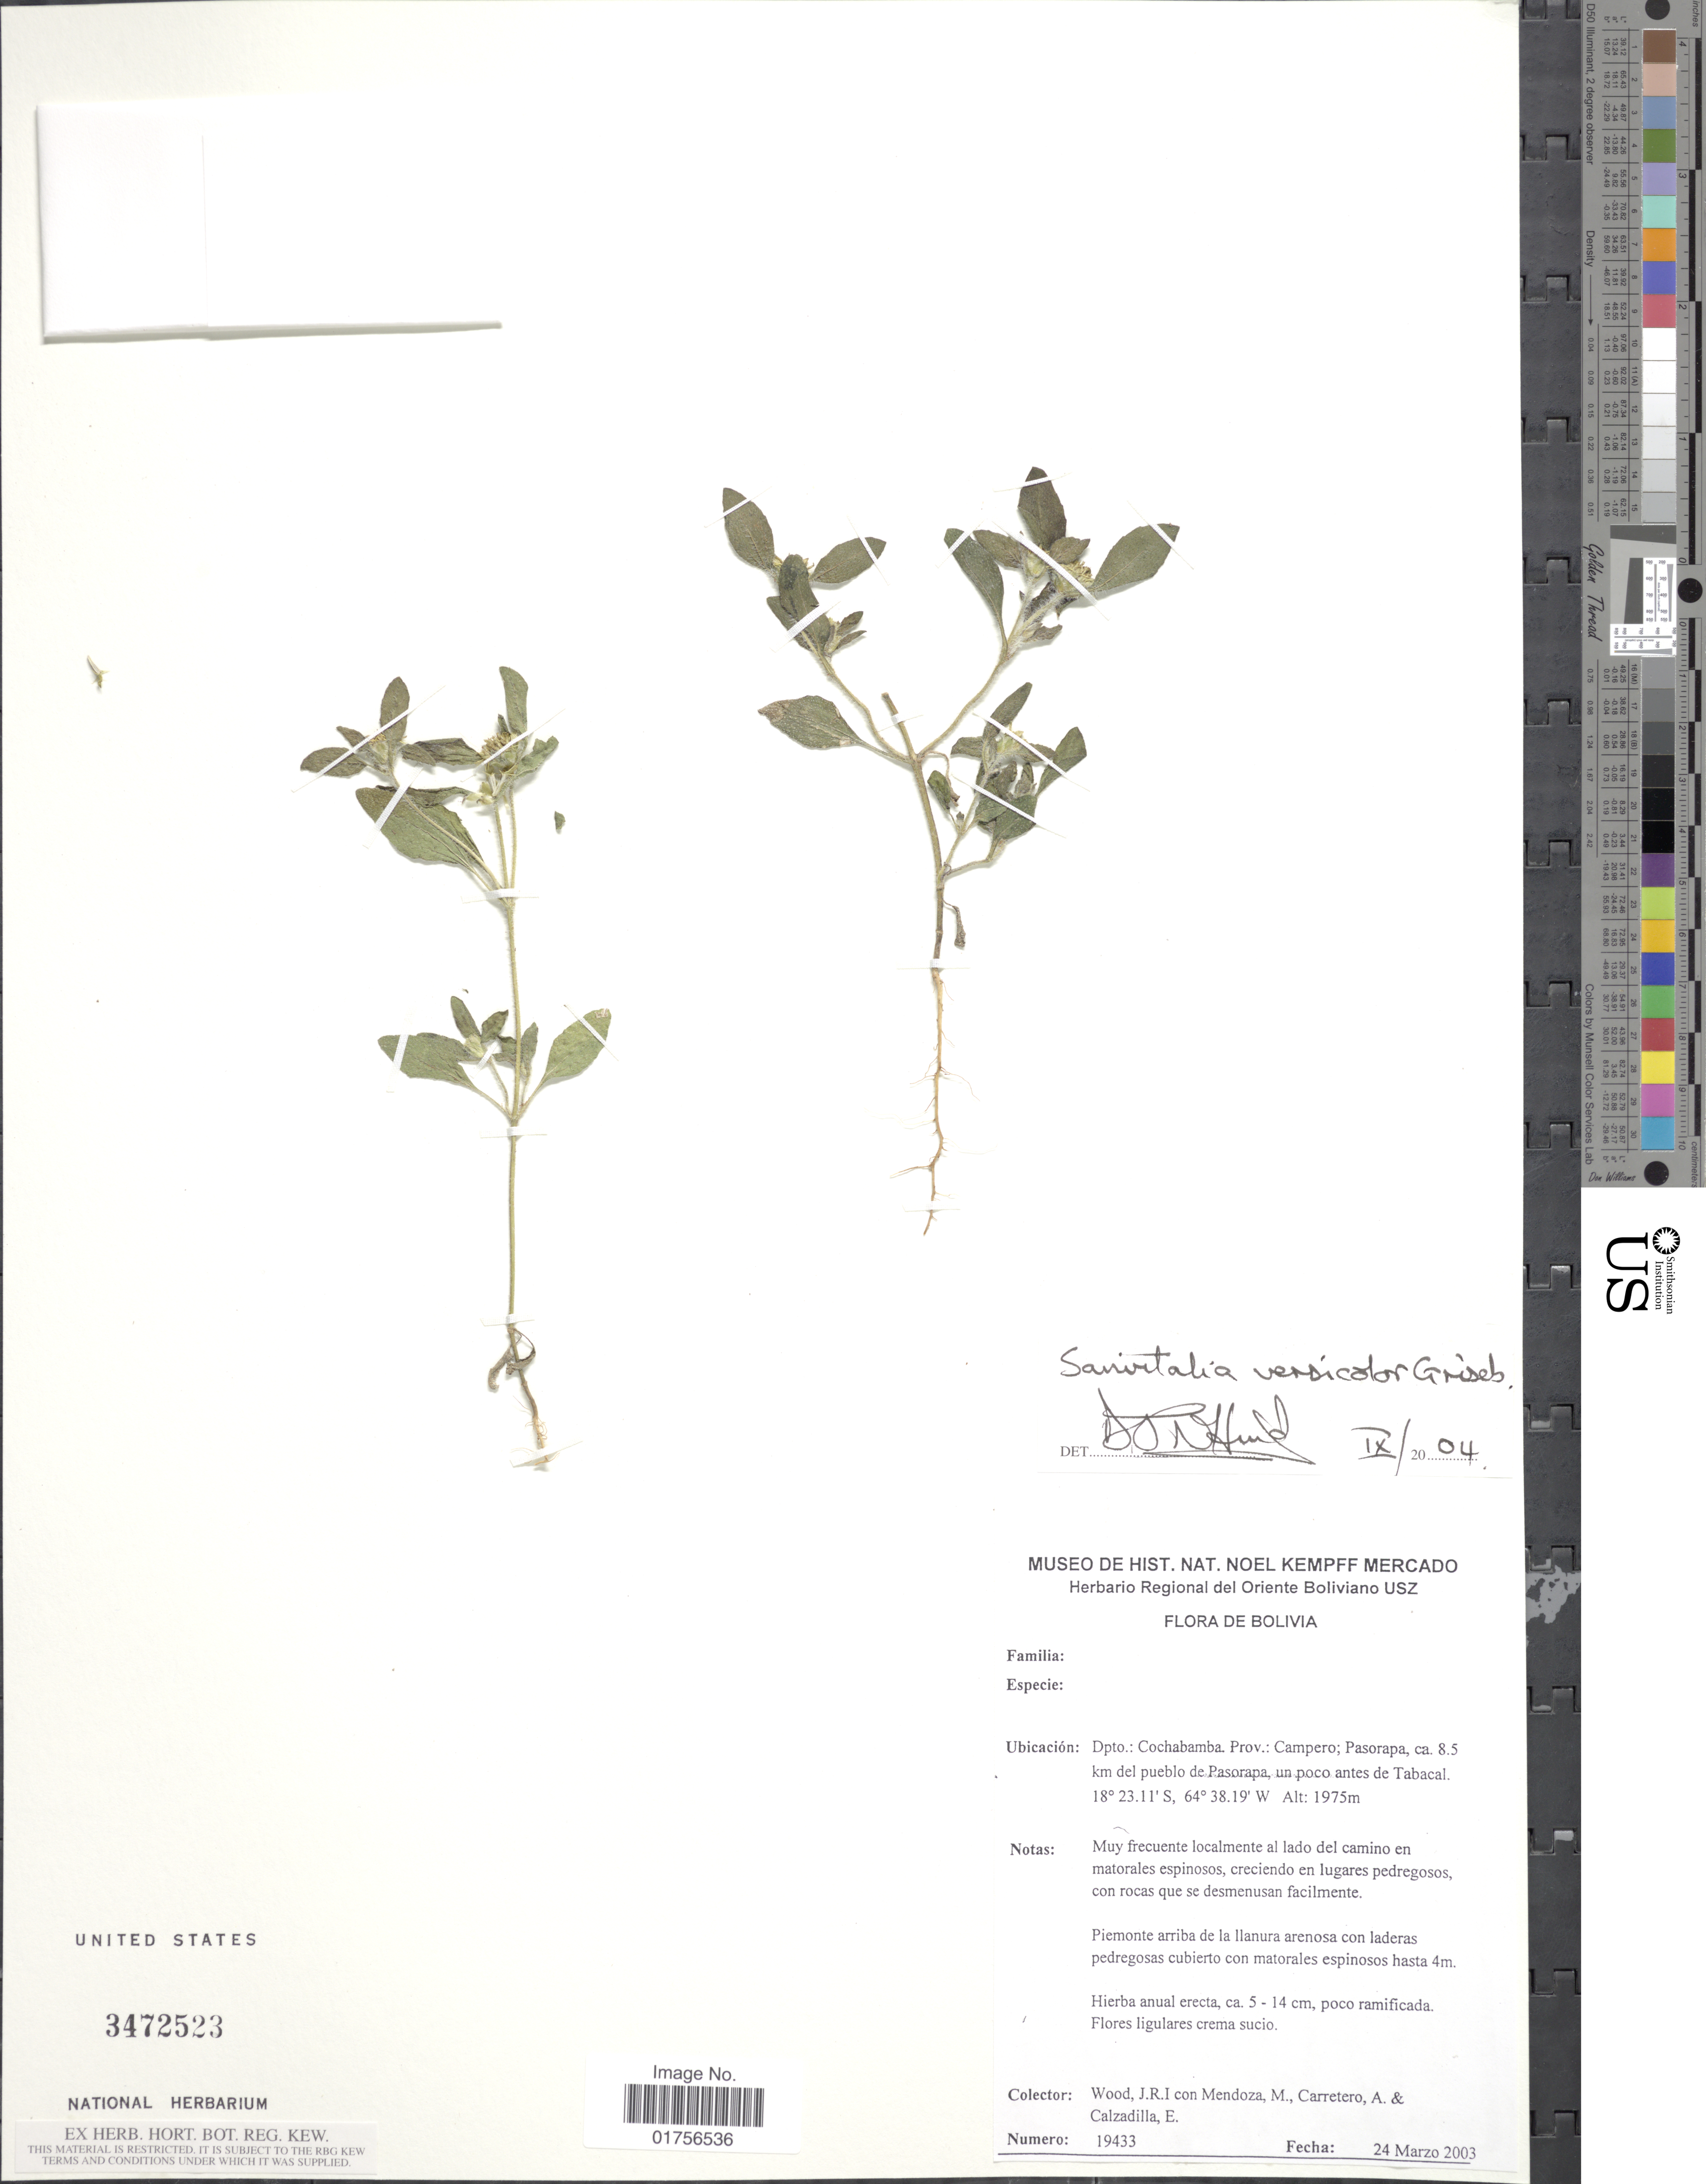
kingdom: Plantae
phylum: Tracheophyta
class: Magnoliopsida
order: Asterales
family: Asteraceae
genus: Sanvitalia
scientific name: Sanvitalia versicolor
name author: Griseb.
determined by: Skibicki, Samuel V.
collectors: J. R. I. Wood, M. Mendoza, A. Carretero & E. Calzadilla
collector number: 19433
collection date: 2003-03-24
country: Bolivia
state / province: Cochabamba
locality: Dpto. Cochabamba, Prov.: Campero, Pasorapa, 8.5 km del pueblo de Pasorapa, un poco antes de Tabacal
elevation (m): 1975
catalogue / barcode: US 3472523